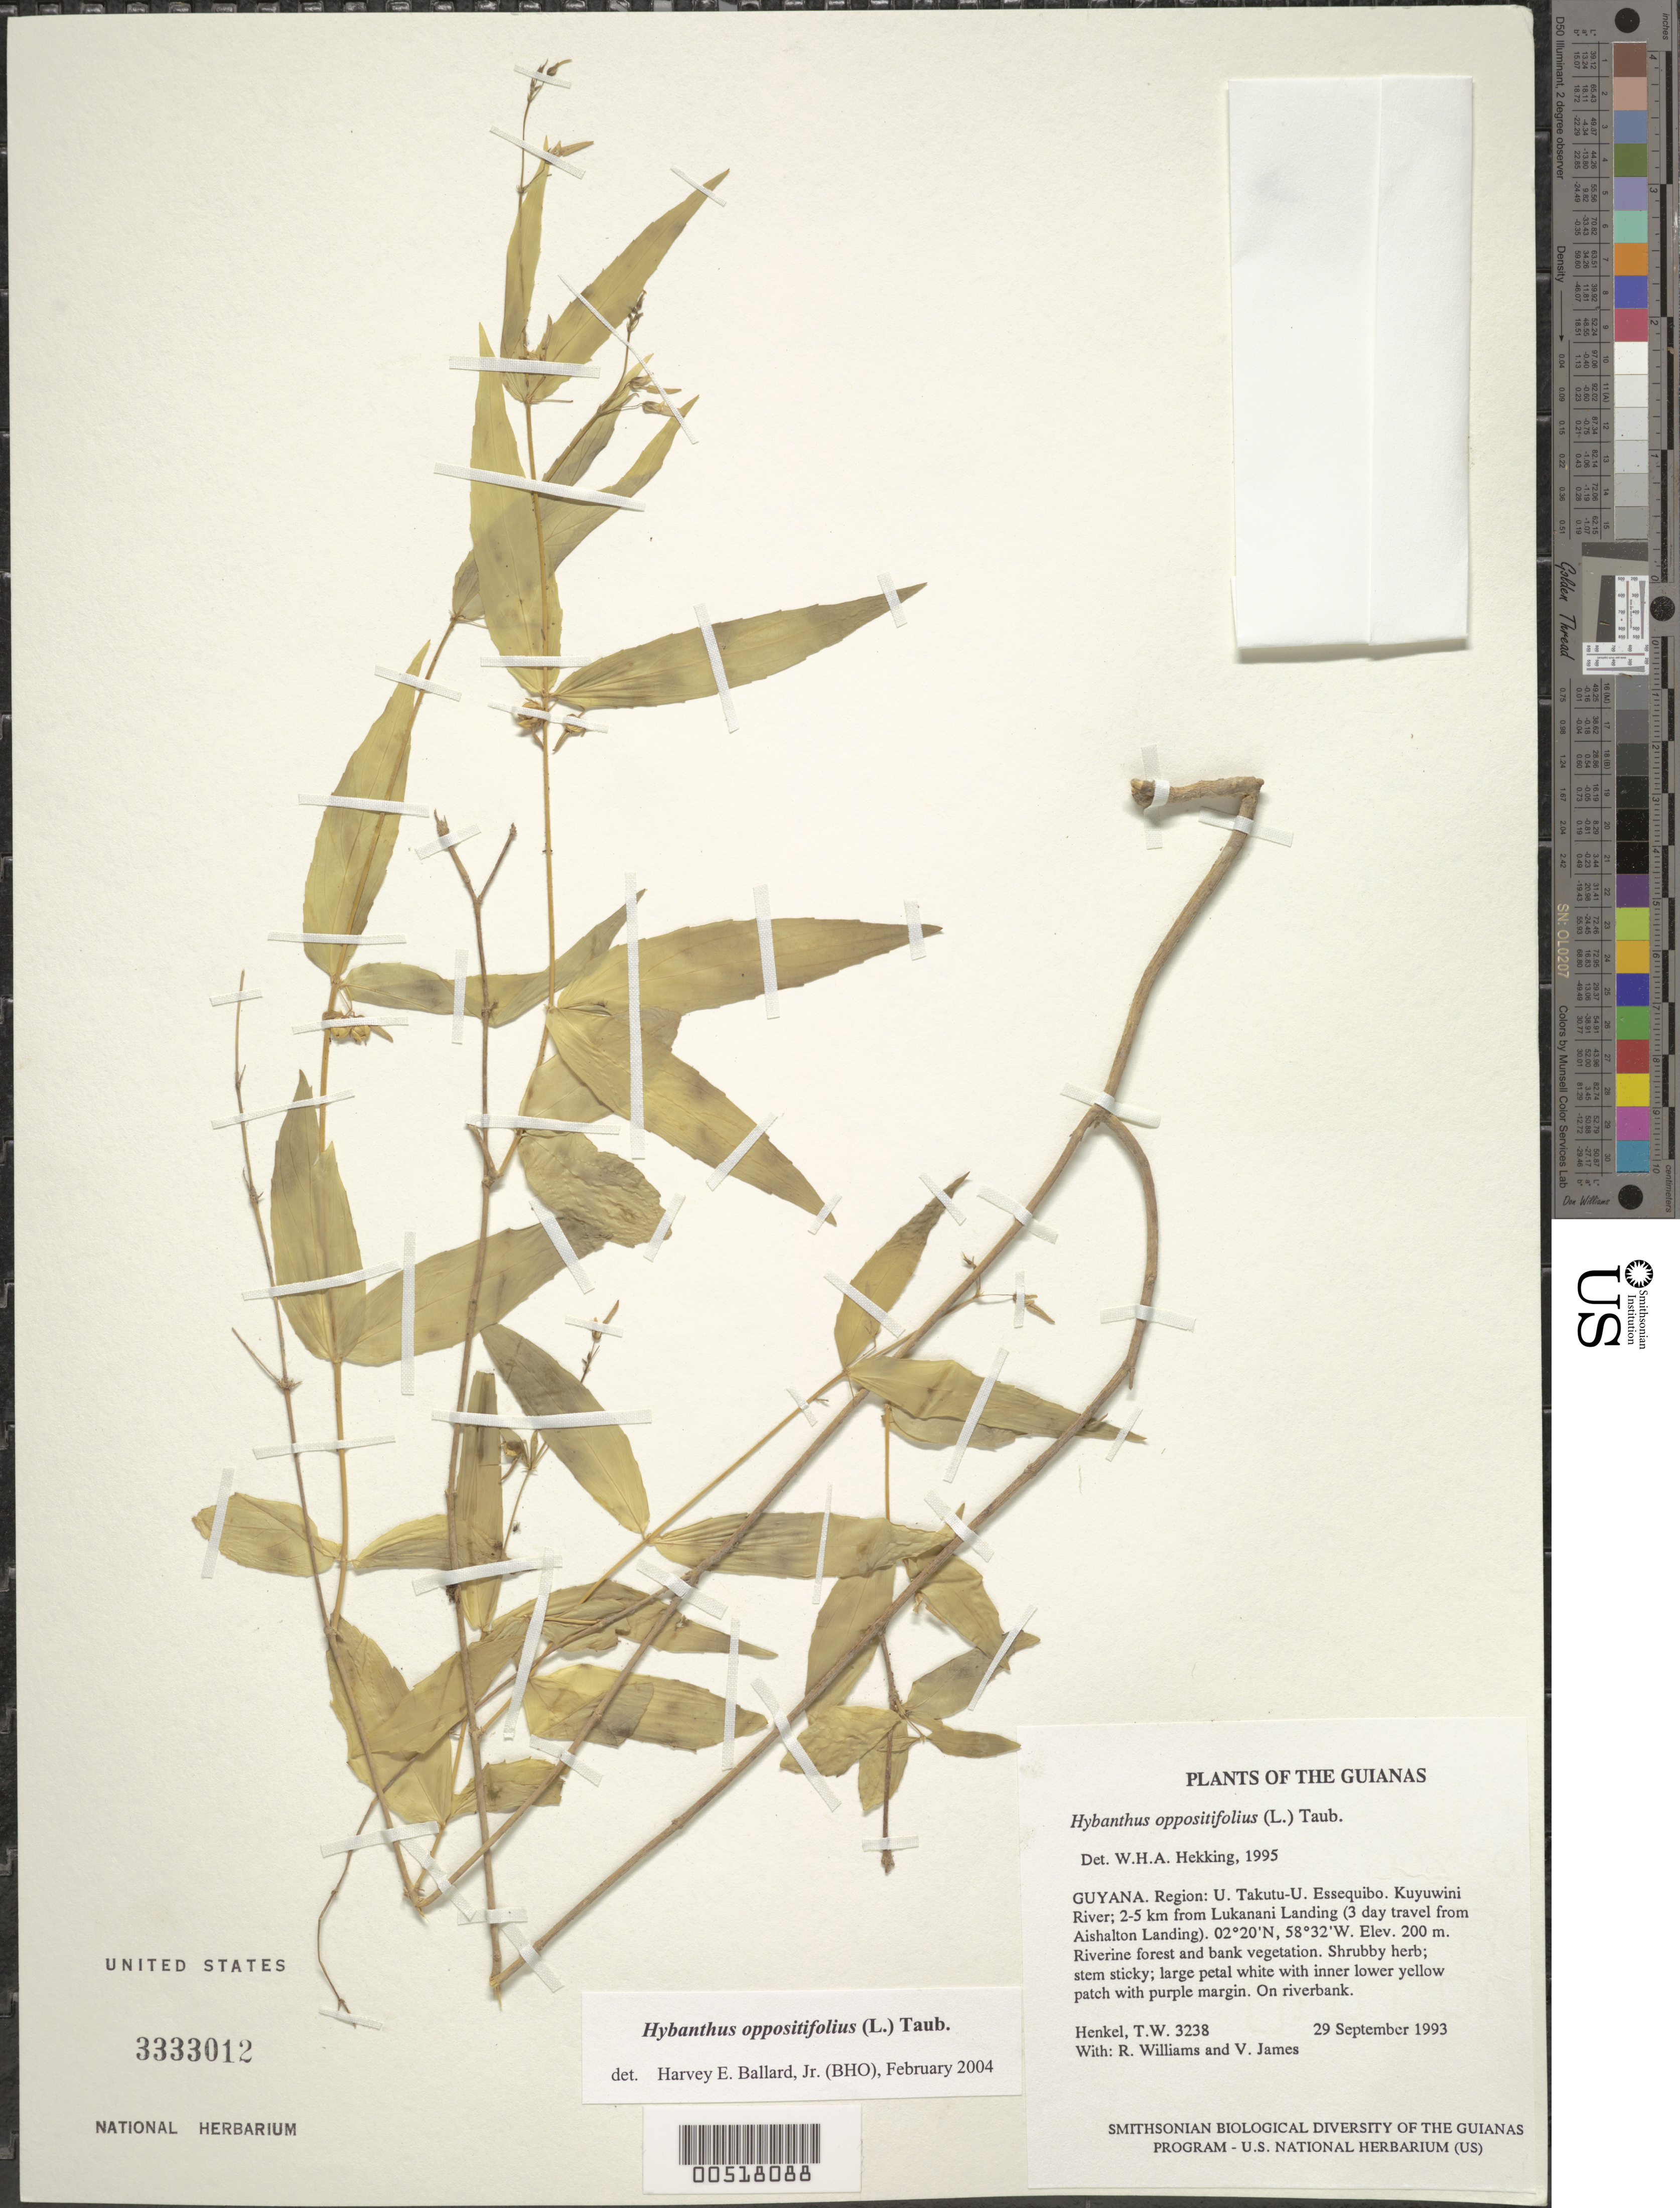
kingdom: Plantae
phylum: Tracheophyta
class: Magnoliopsida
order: Malpighiales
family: Violaceae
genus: Pombalia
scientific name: Pombalia oppositifolia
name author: (L.) Paula-Souza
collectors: T. Henkel, R. Williams & V. James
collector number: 3238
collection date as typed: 29 September 1993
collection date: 1993-09-29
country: Guyana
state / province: U. Takutu-U. Essequibo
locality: Kuyuwini River; 2-5 km from Lukanani Landing (3 day travel from Aishalton Landing)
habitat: Riverine forest and bank vegetation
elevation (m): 200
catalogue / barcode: US 3333012